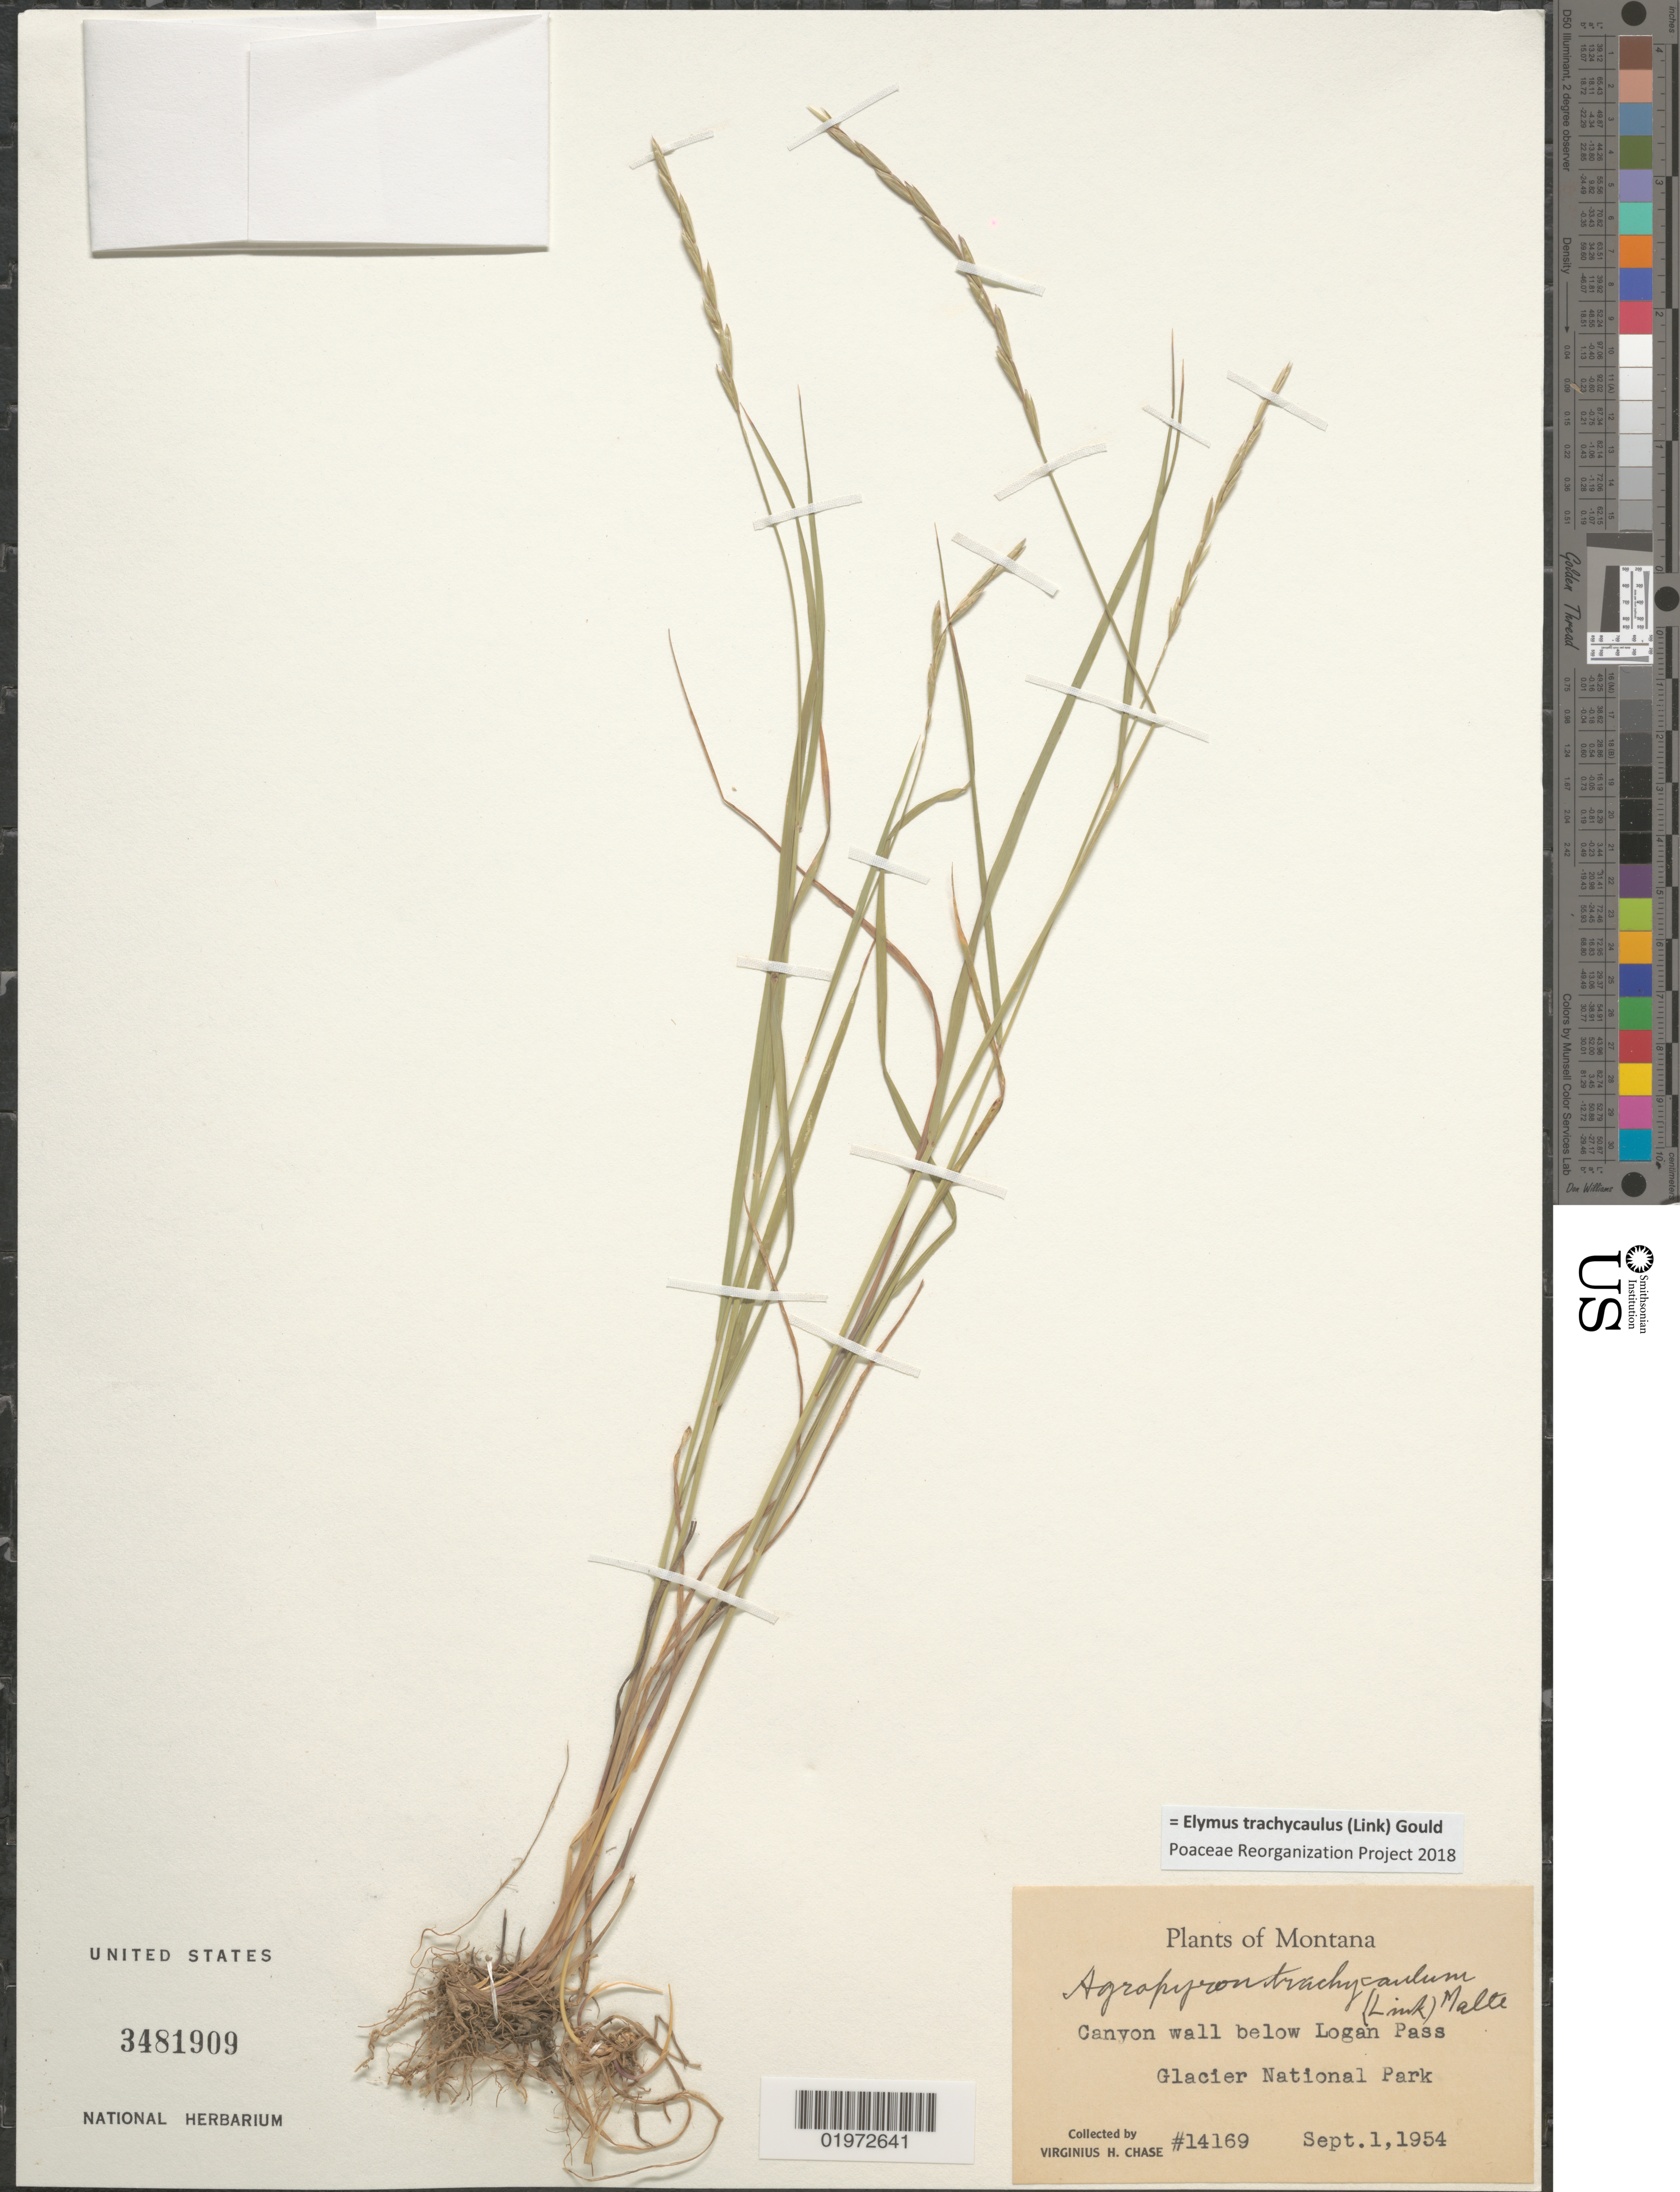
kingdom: Plantae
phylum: Tracheophyta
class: Liliopsida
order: Poales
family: Poaceae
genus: Elymus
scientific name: Elymus trachycaulus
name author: (Link) Gould ex Shinners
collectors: V. H. Chase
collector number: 14169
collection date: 1954-09-01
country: United States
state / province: Montana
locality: Canyon wall below Logan Pass. Glacier National Park.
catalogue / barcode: US 3481909